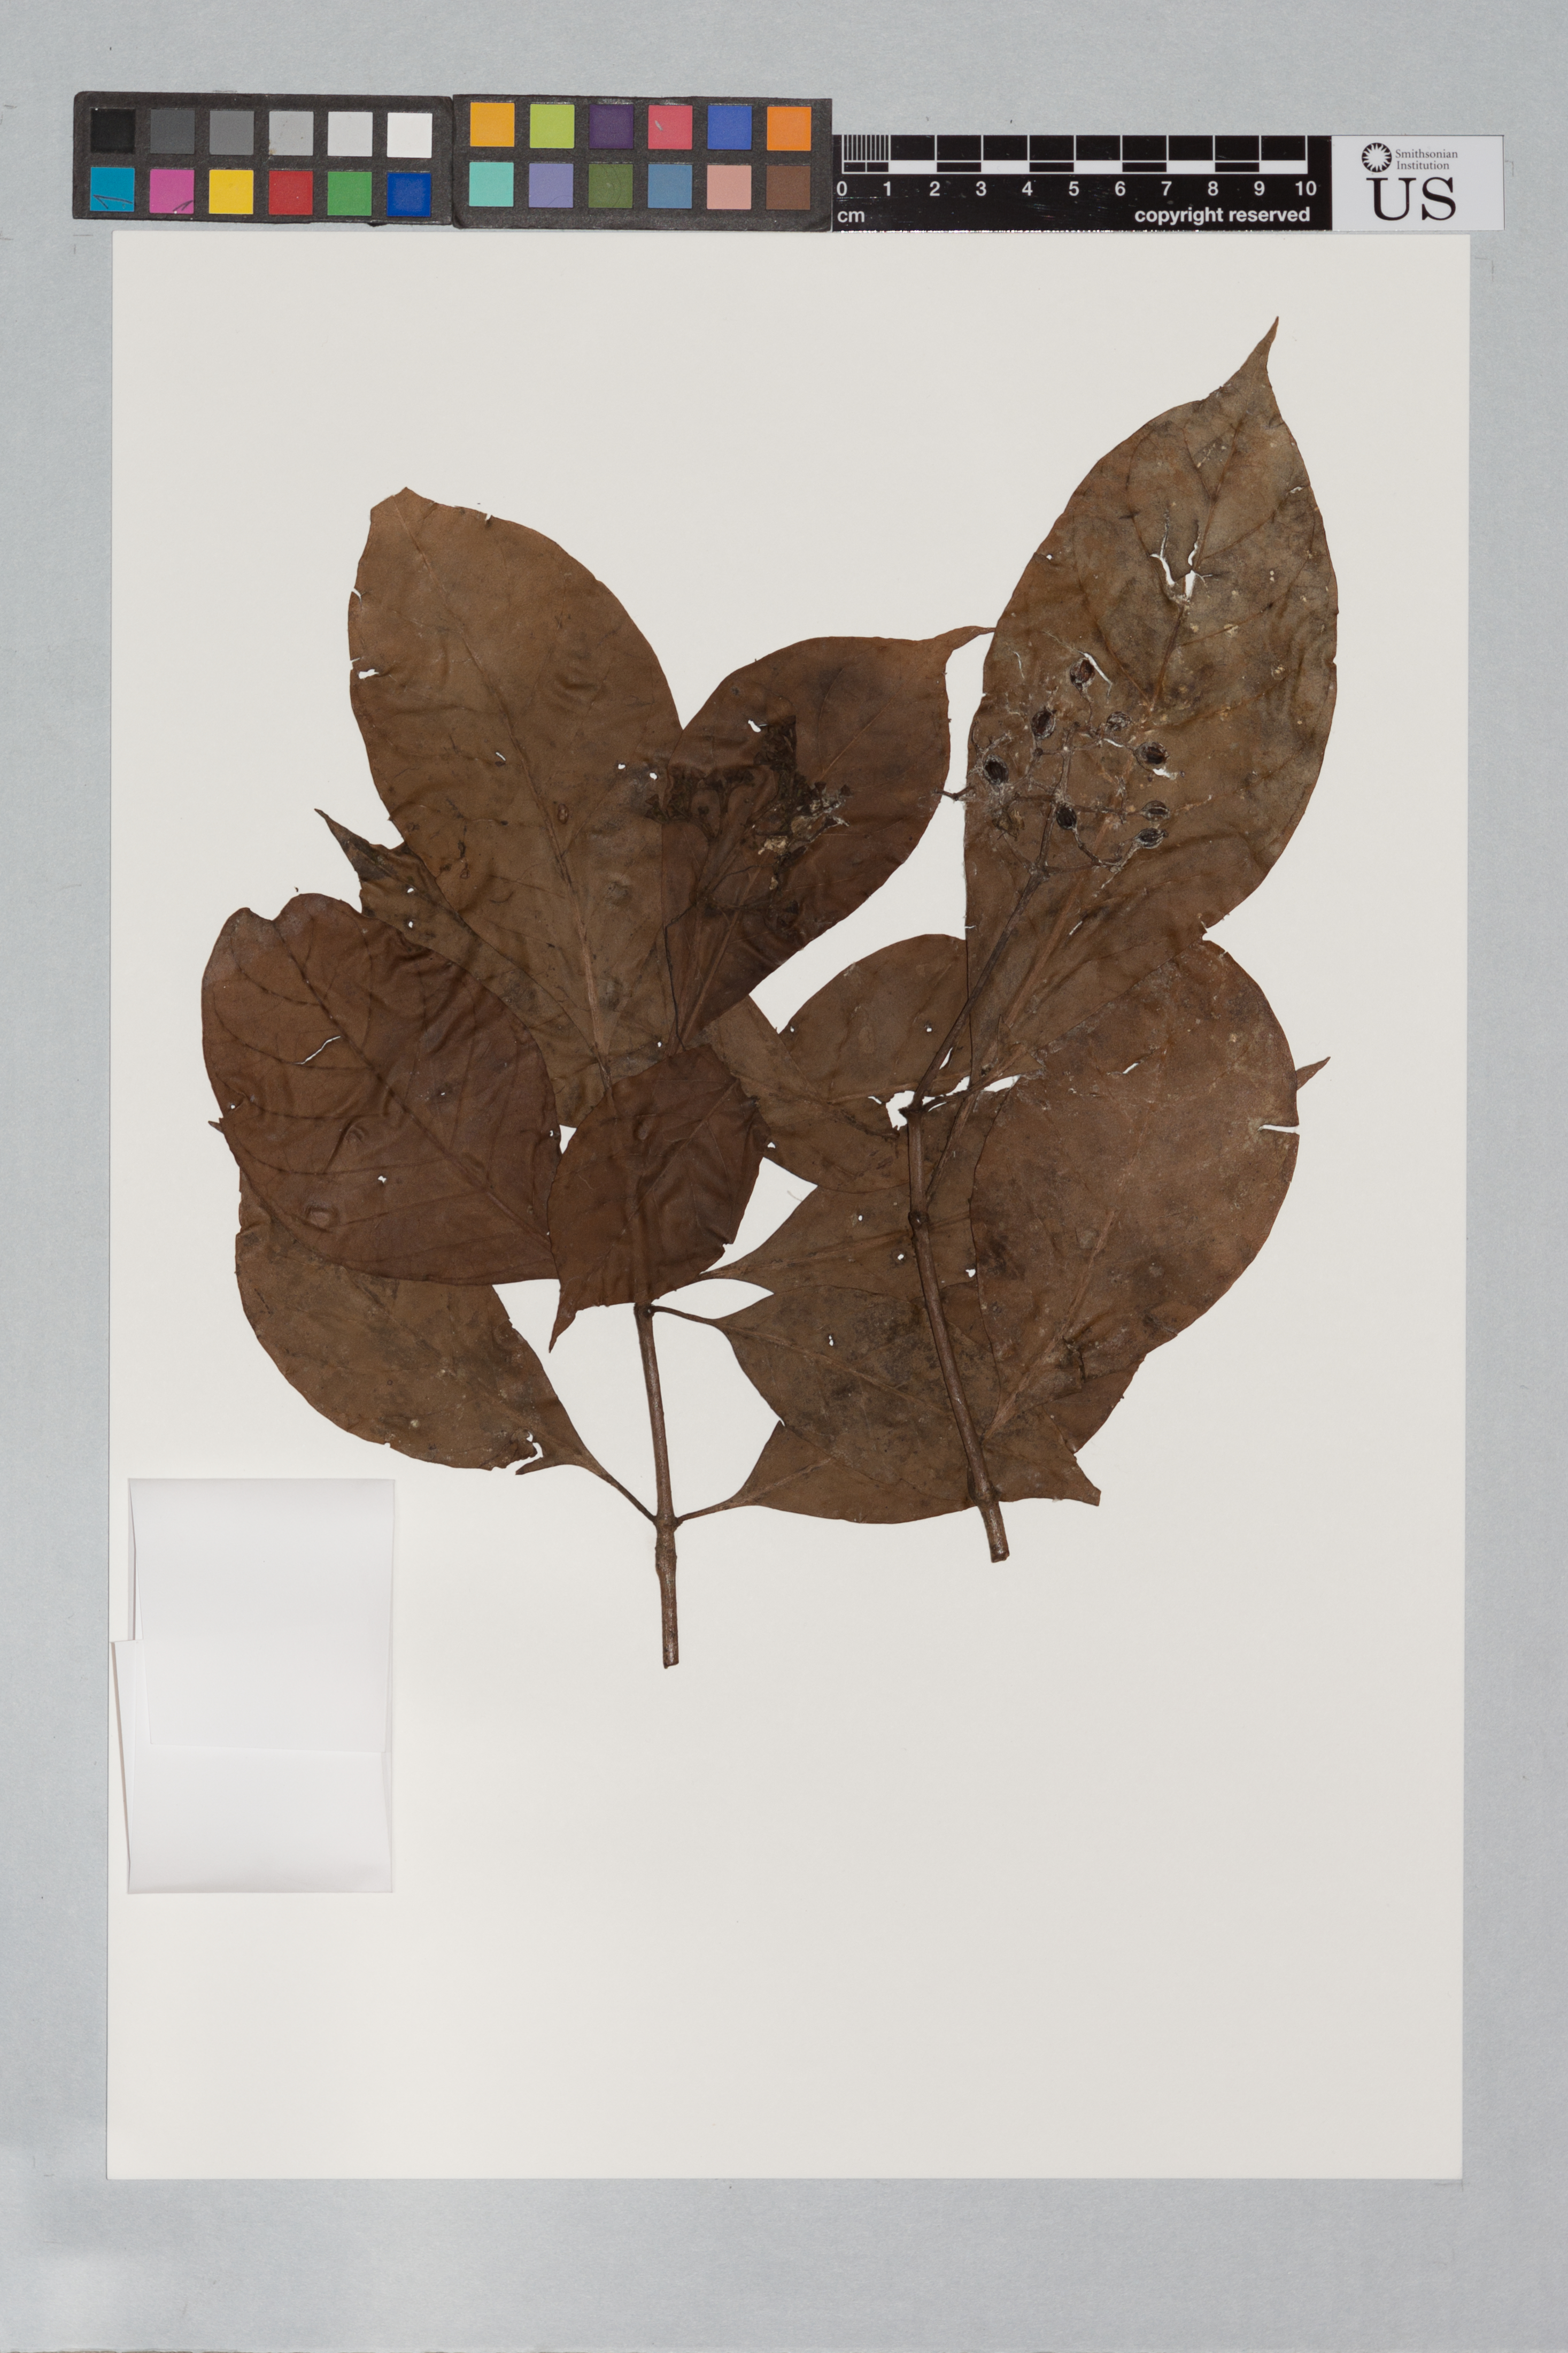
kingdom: Plantae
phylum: Tracheophyta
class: Magnoliopsida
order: Gentianales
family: Rubiaceae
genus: Psychotria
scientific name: Psychotria cupularis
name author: (Müll. Arg.) Standl.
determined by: Taylor, Charlotte M.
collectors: H. D. Clarke, S. Mori & S. Heald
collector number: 4231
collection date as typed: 24 March 1997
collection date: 1997-03-24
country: Guyana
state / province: Potaro-Siparuni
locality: Iwokrama Rainforest Reserve. Iwokrama Mts., 0-1 km SE of camp at bottom of gorge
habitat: Dense forest on brown sand; with Mora, Chlorocardium & Trichilia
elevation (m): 75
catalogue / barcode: US 3378340